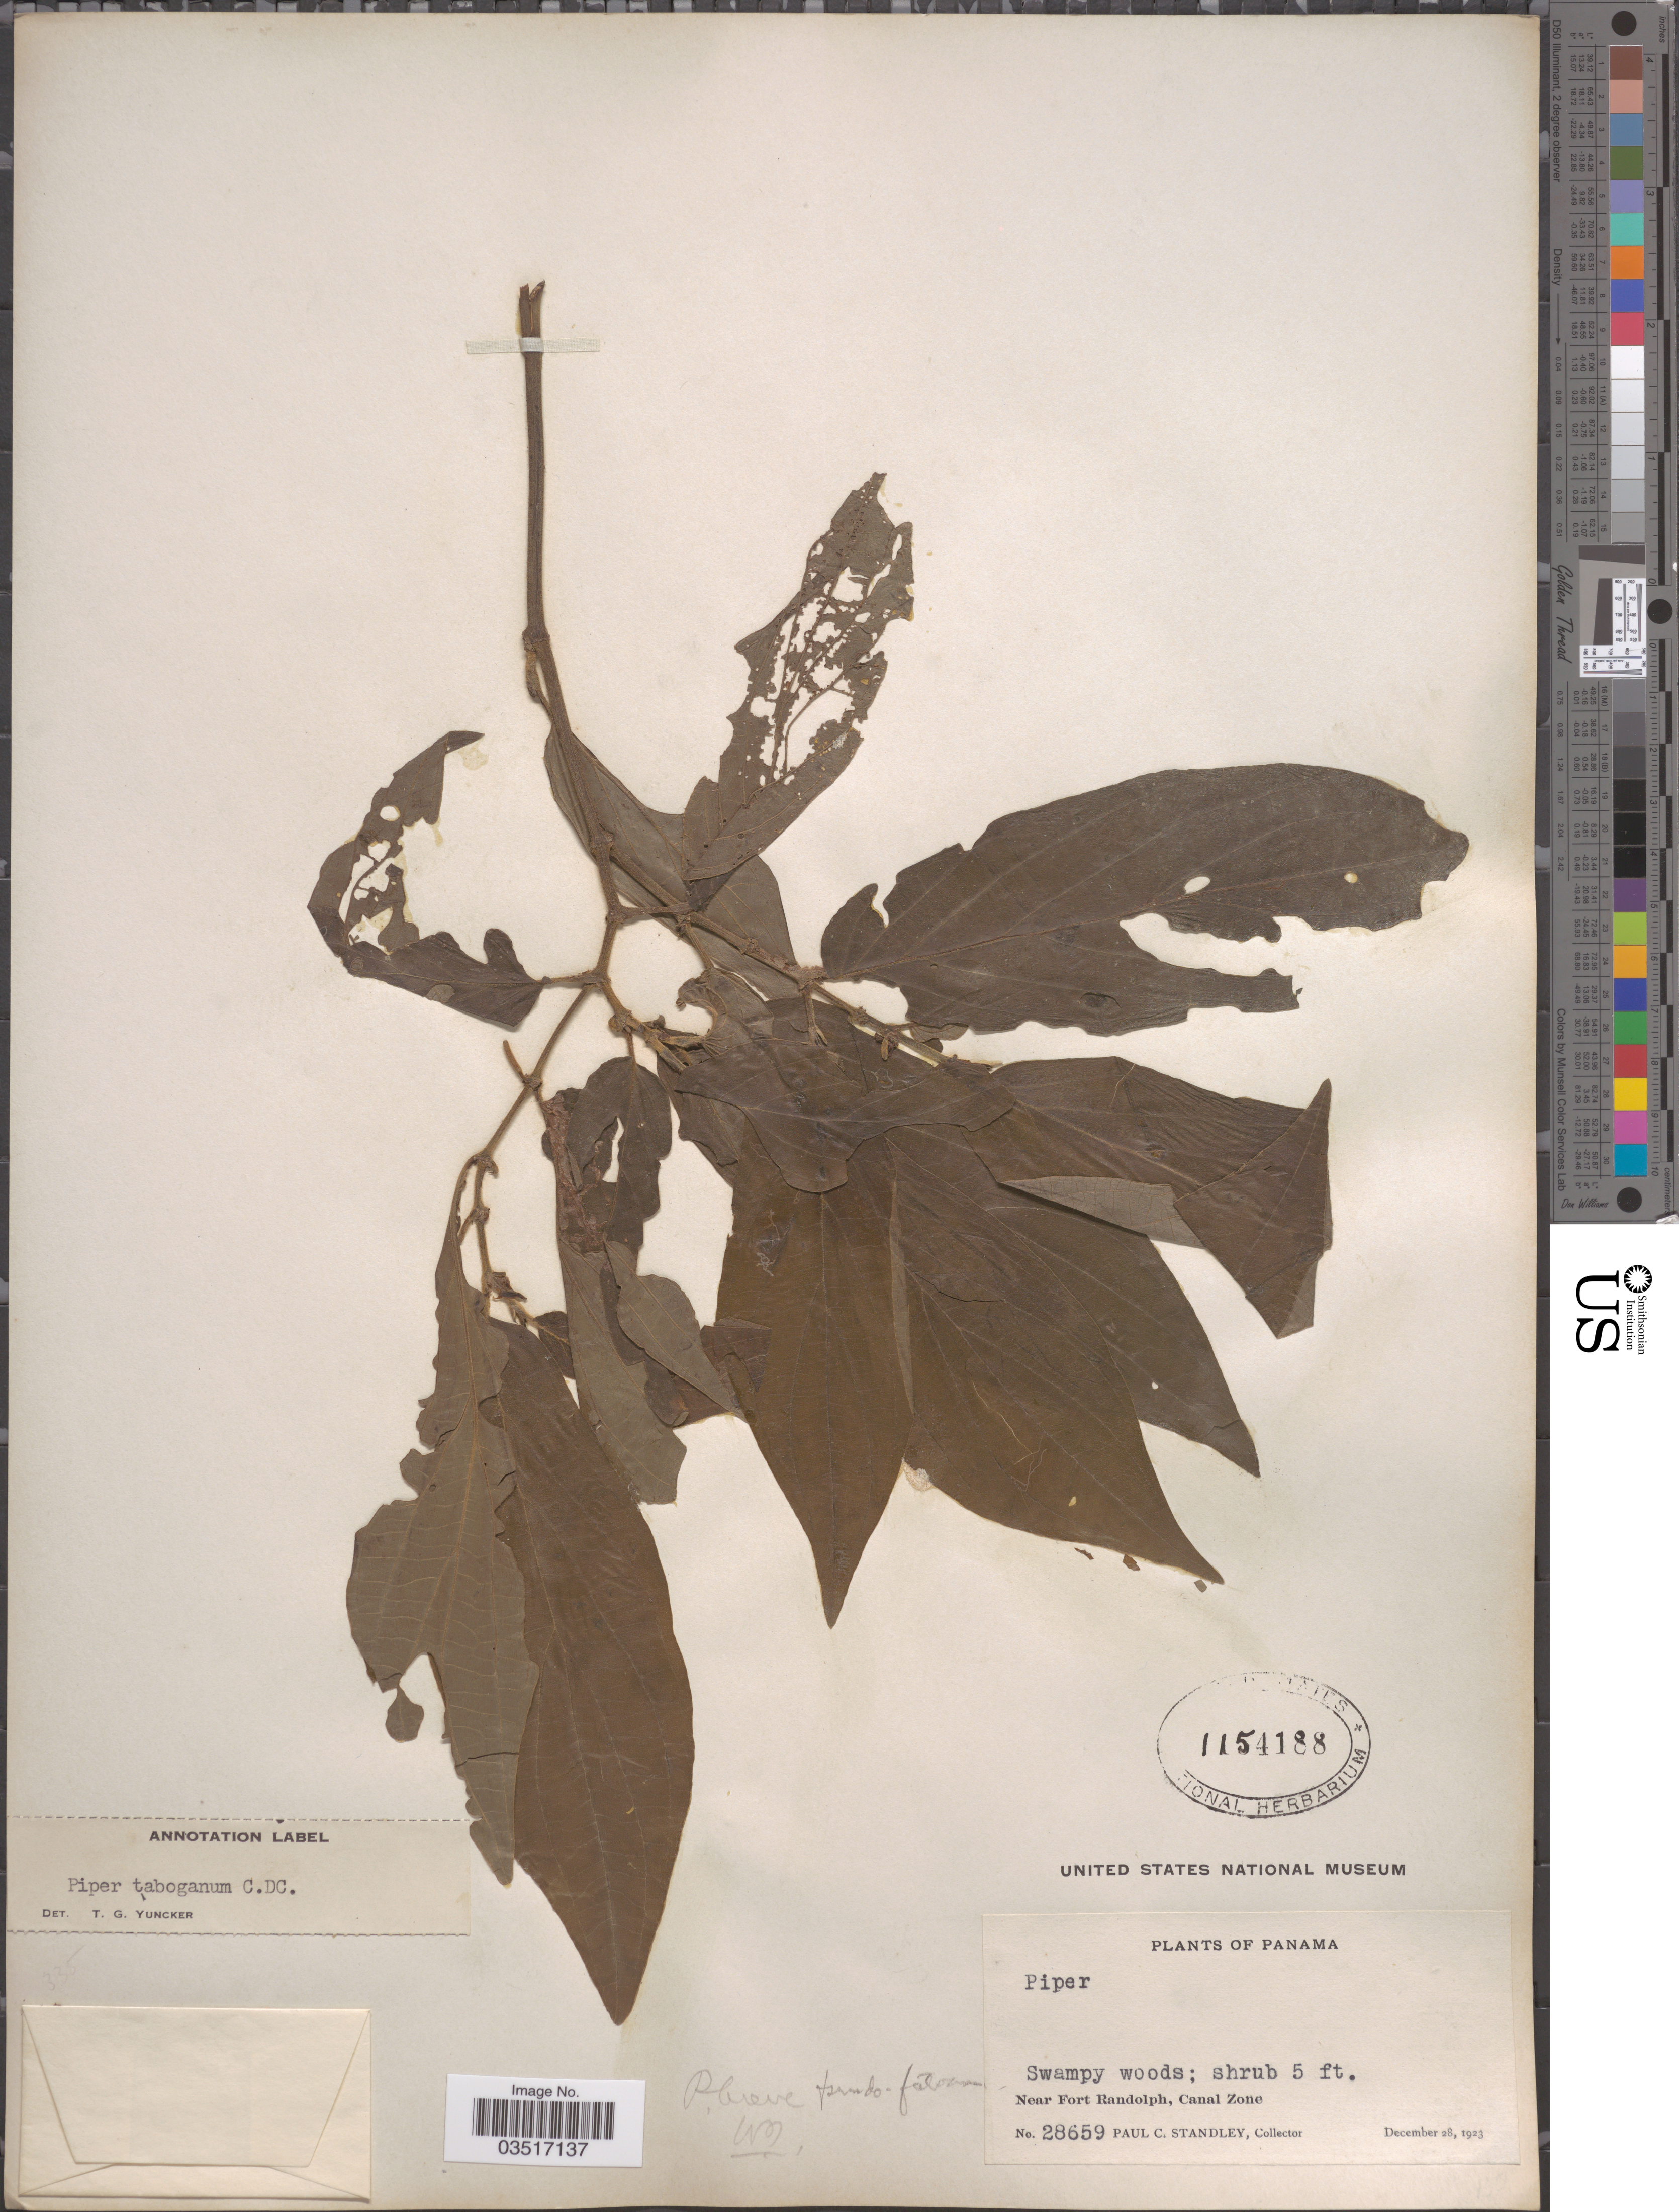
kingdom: Plantae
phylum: Tracheophyta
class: Magnoliopsida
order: Piperales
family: Piperaceae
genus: Piper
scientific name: Piper taboganum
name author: C. DC.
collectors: P. C. Standley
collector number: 28659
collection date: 1923-12-28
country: Panama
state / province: Colón / Panamá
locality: Near Fort Randolph, Canal Zone.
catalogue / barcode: US 1154188